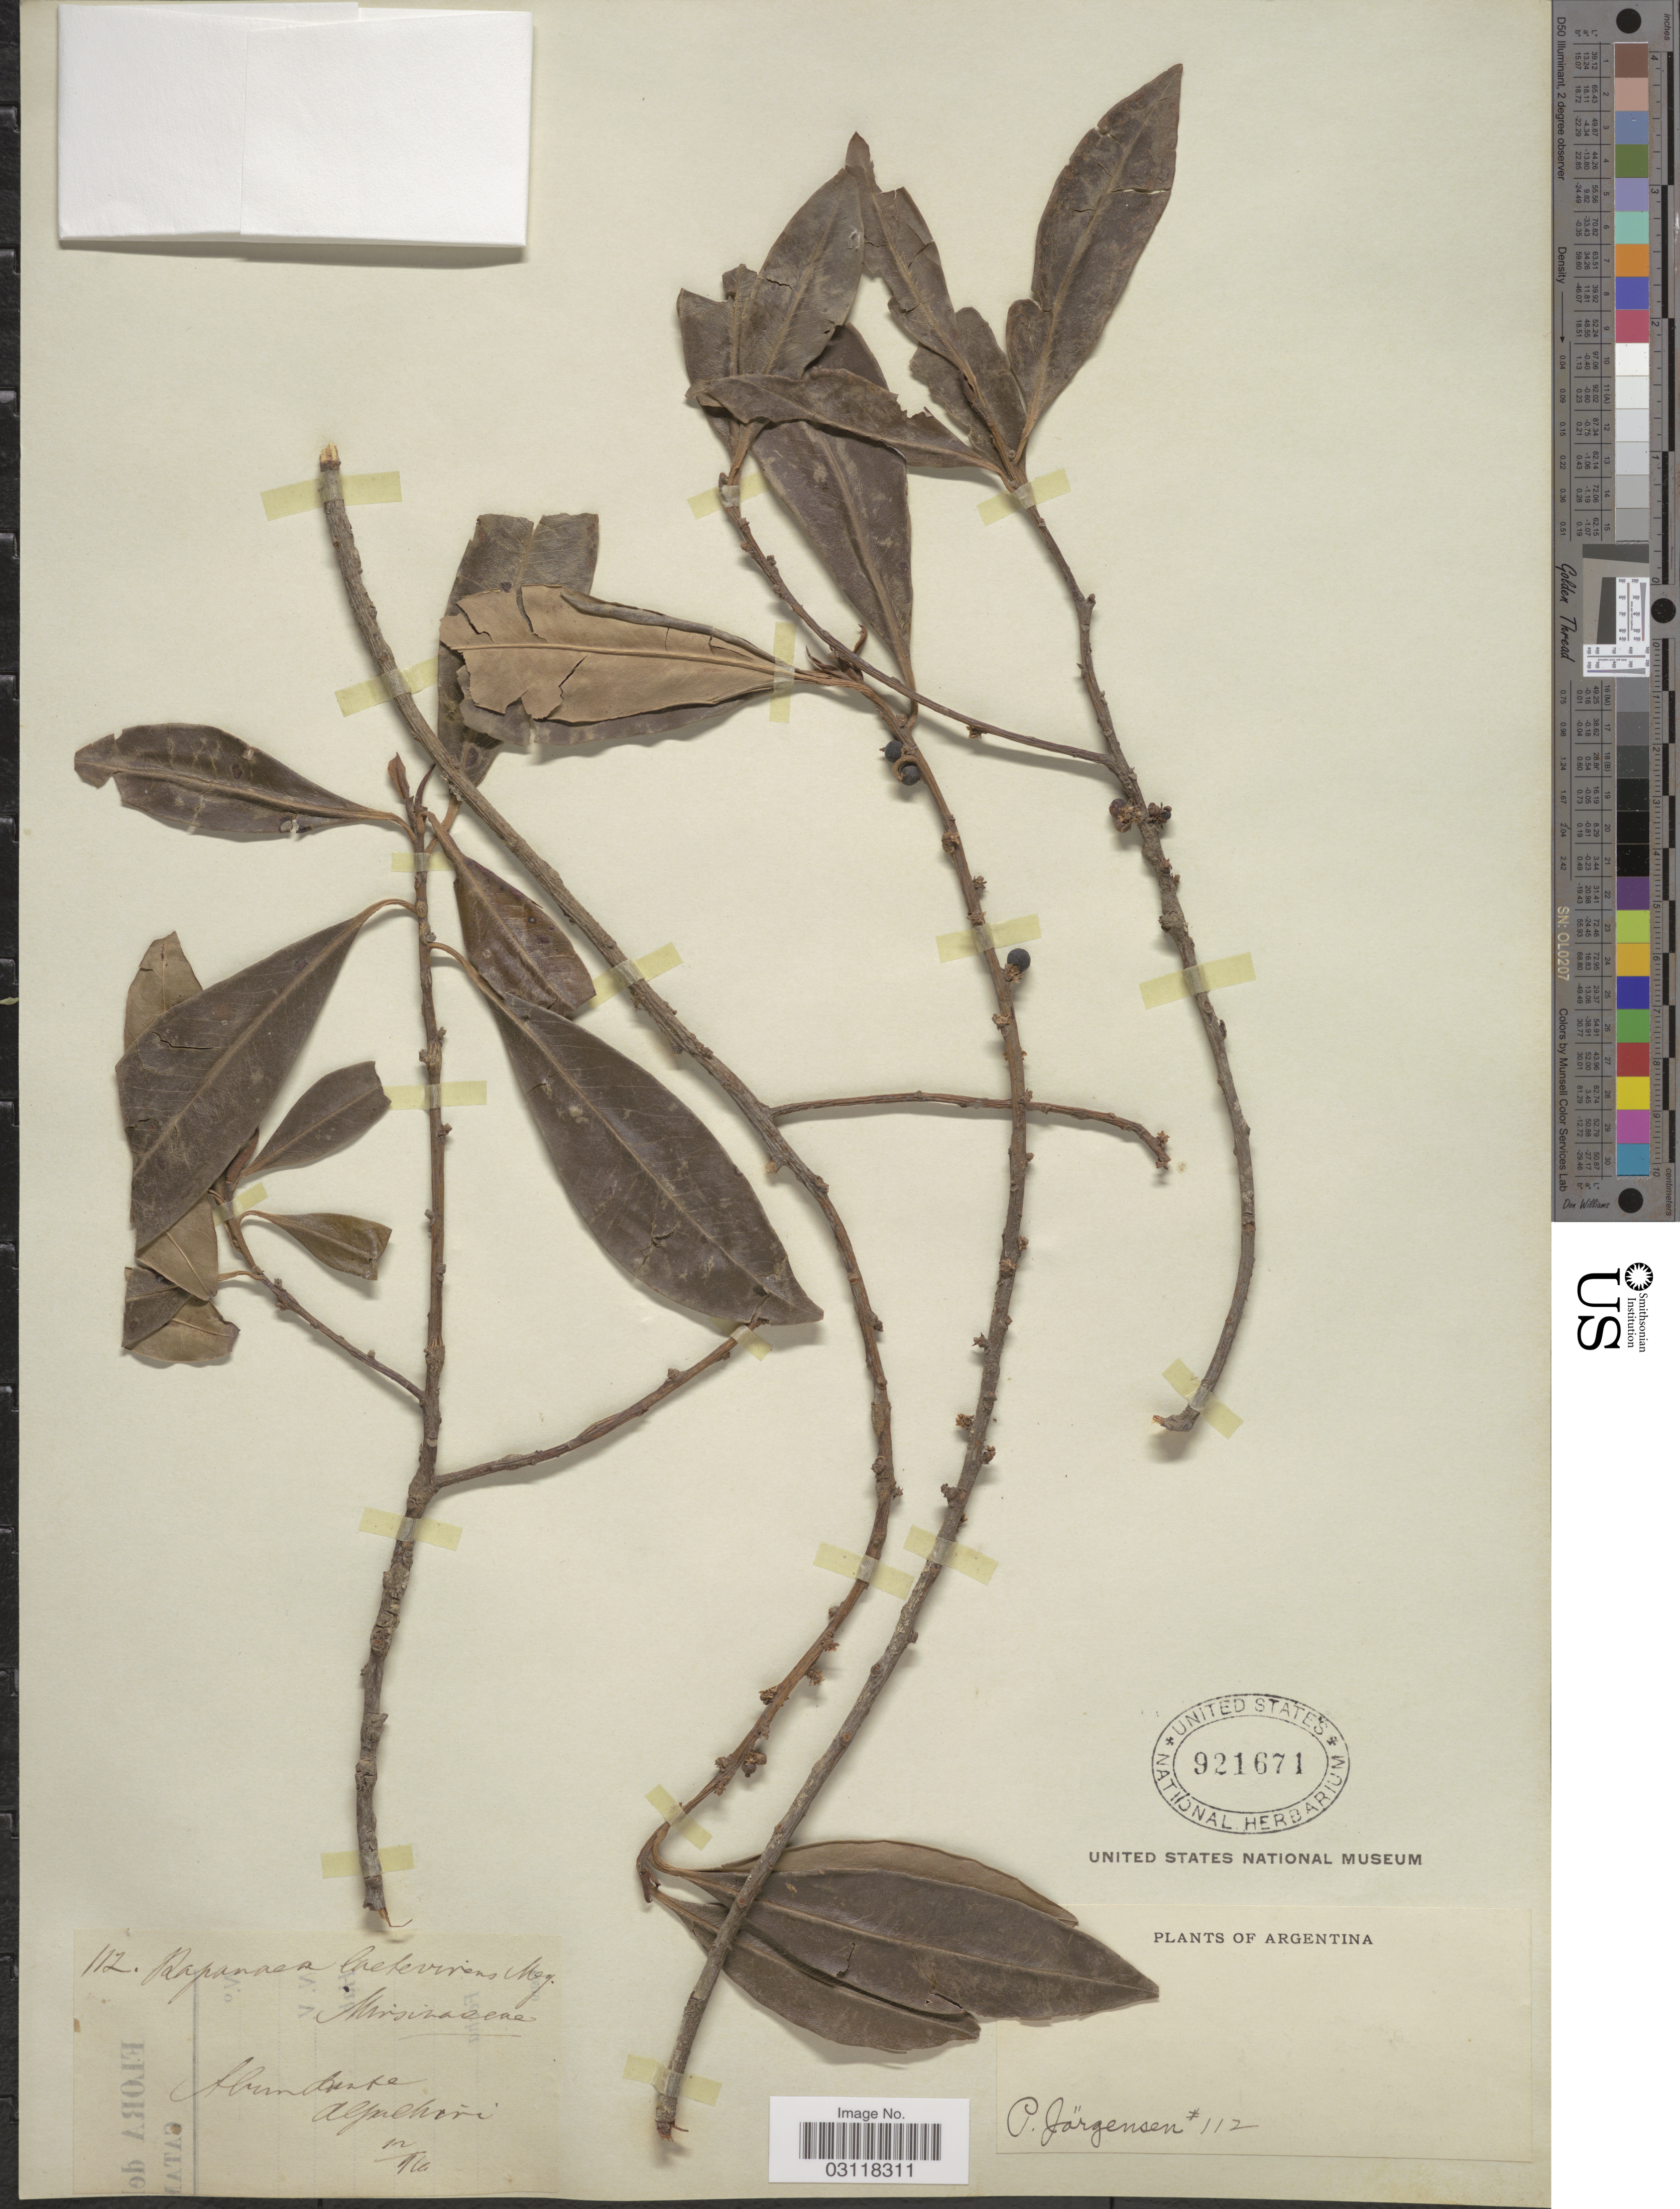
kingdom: Plantae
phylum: Tracheophyta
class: Magnoliopsida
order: Ericales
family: Primulaceae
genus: Rapanea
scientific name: Rapanea laetevirens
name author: Mez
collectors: P. Jörgensen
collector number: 112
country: Argentina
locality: Abundante Alpachiri.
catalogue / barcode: US 921671